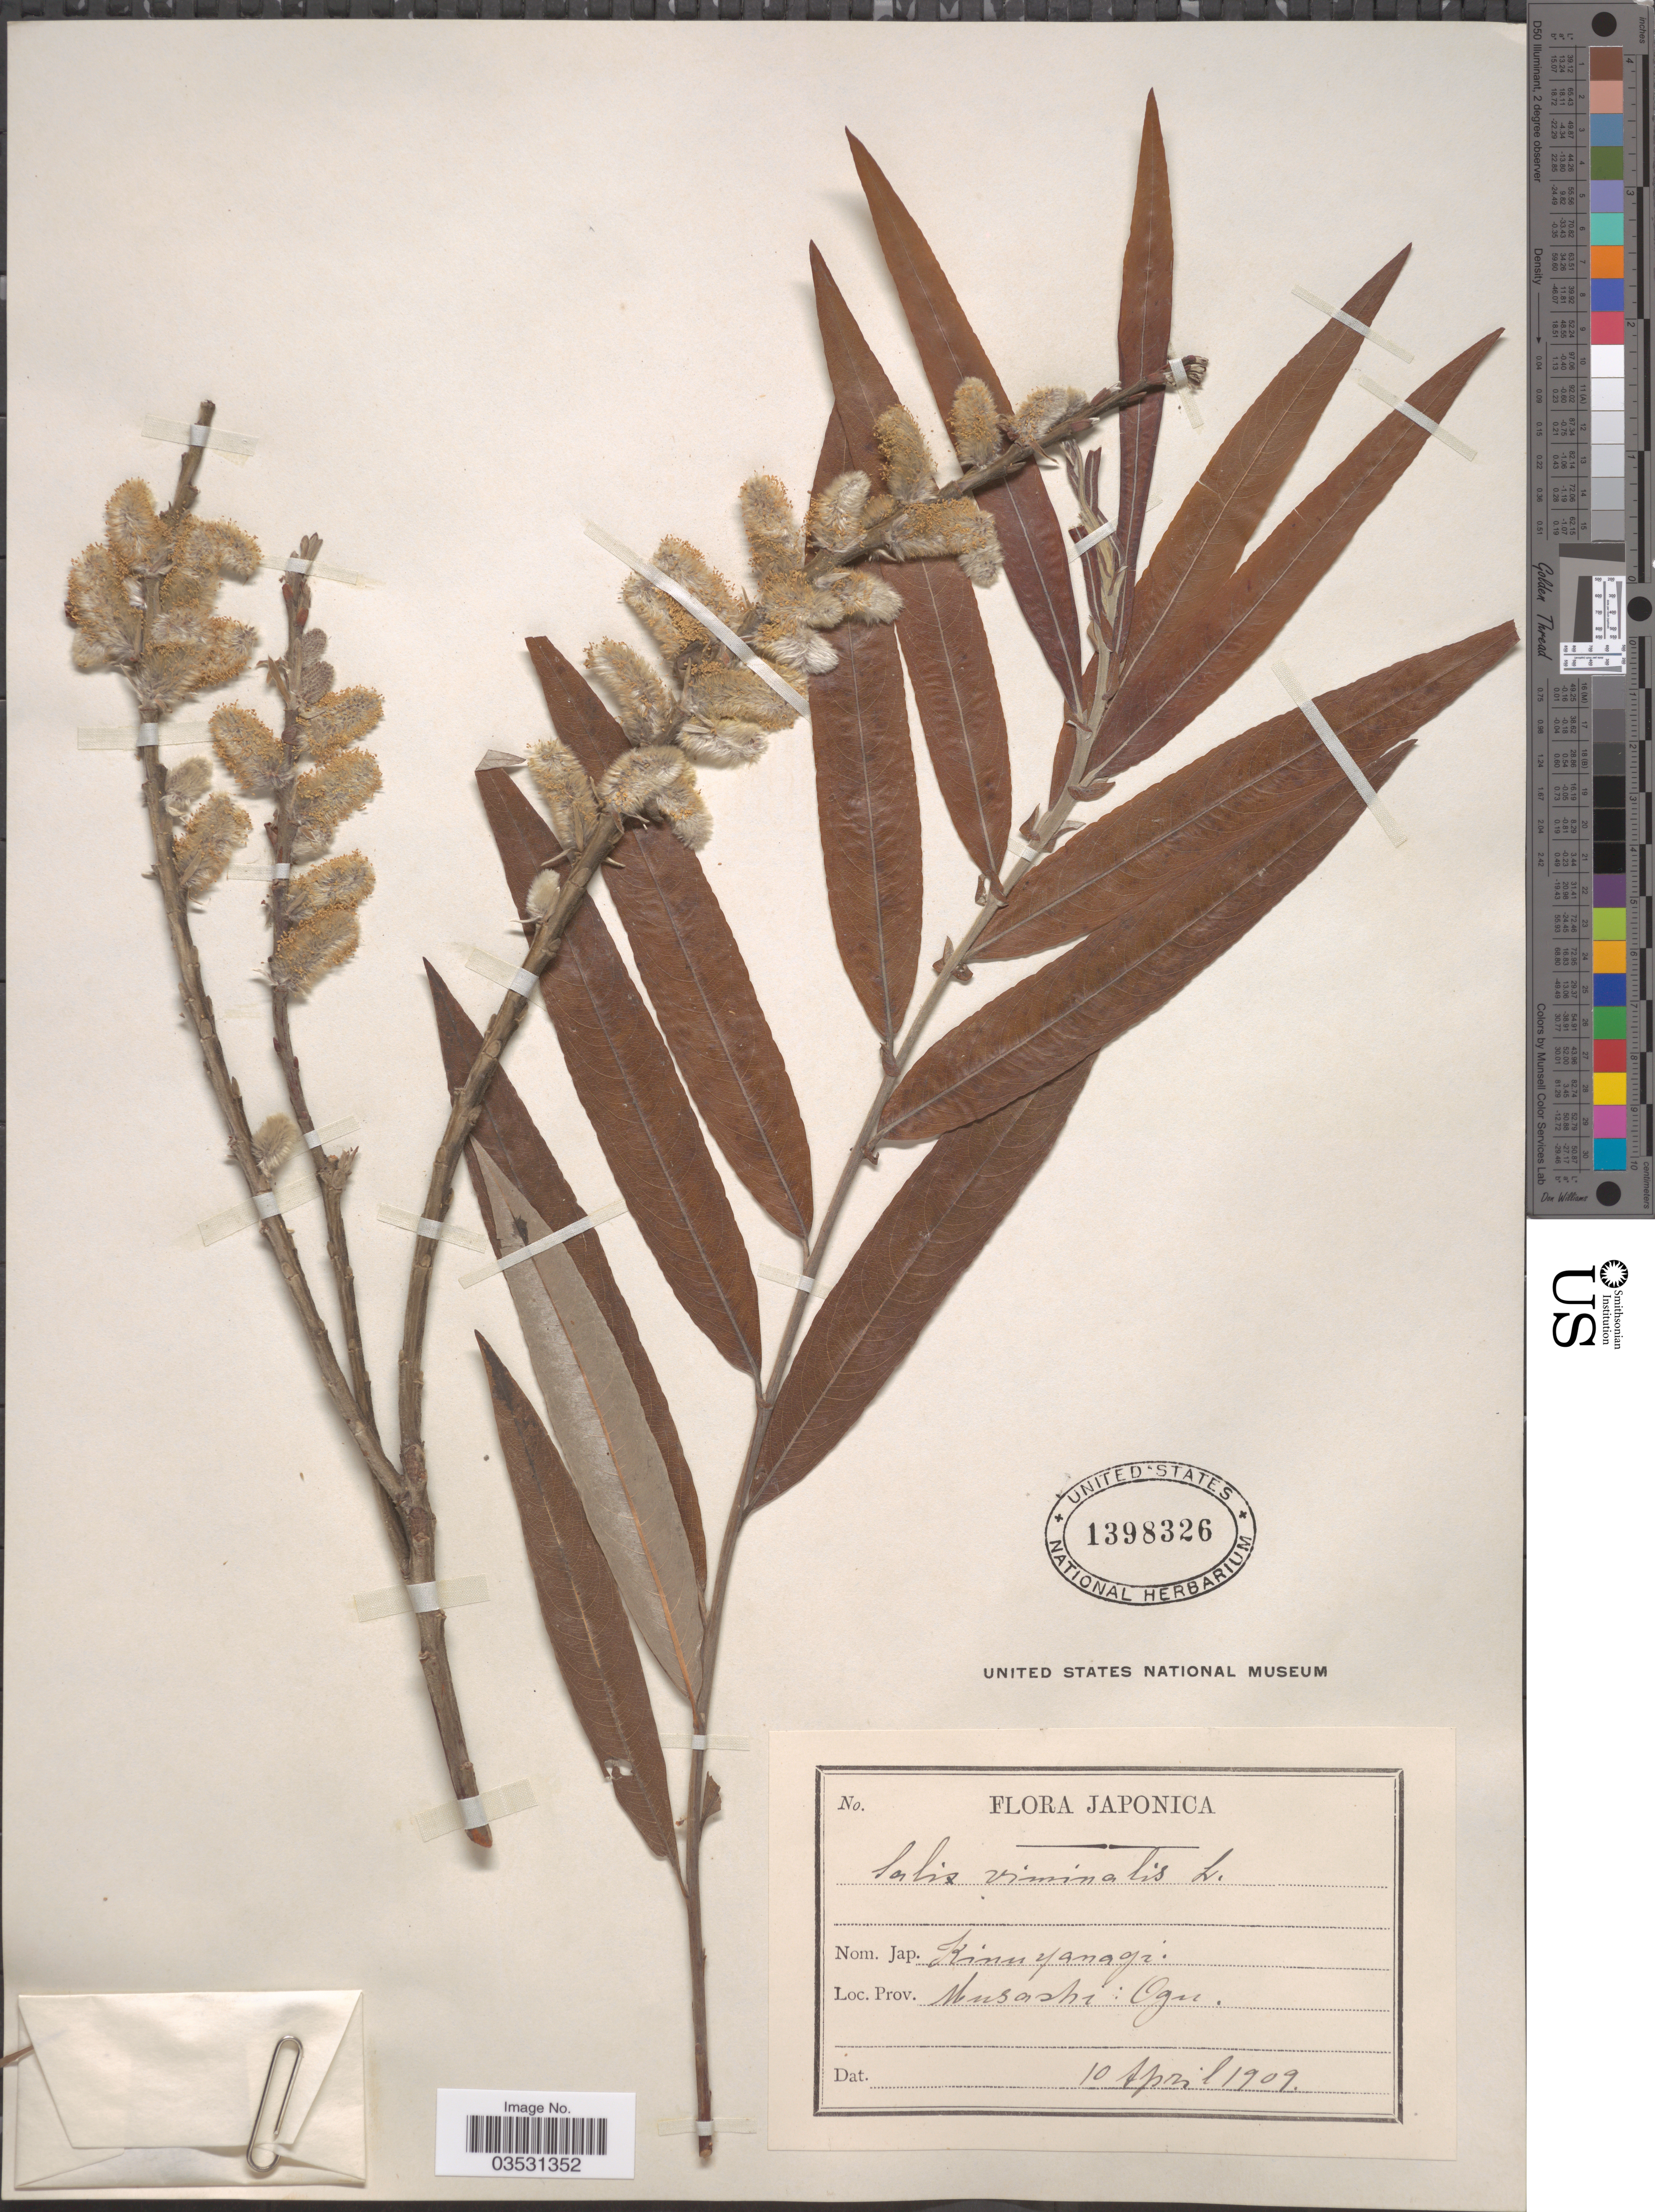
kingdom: Plantae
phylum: Tracheophyta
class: Magnoliopsida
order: Malpighiales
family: Salicaceae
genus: Salix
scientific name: Salix viminalis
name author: L.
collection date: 1909-04-10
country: Japan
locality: Musashi: Ogu.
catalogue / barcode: US 1398326